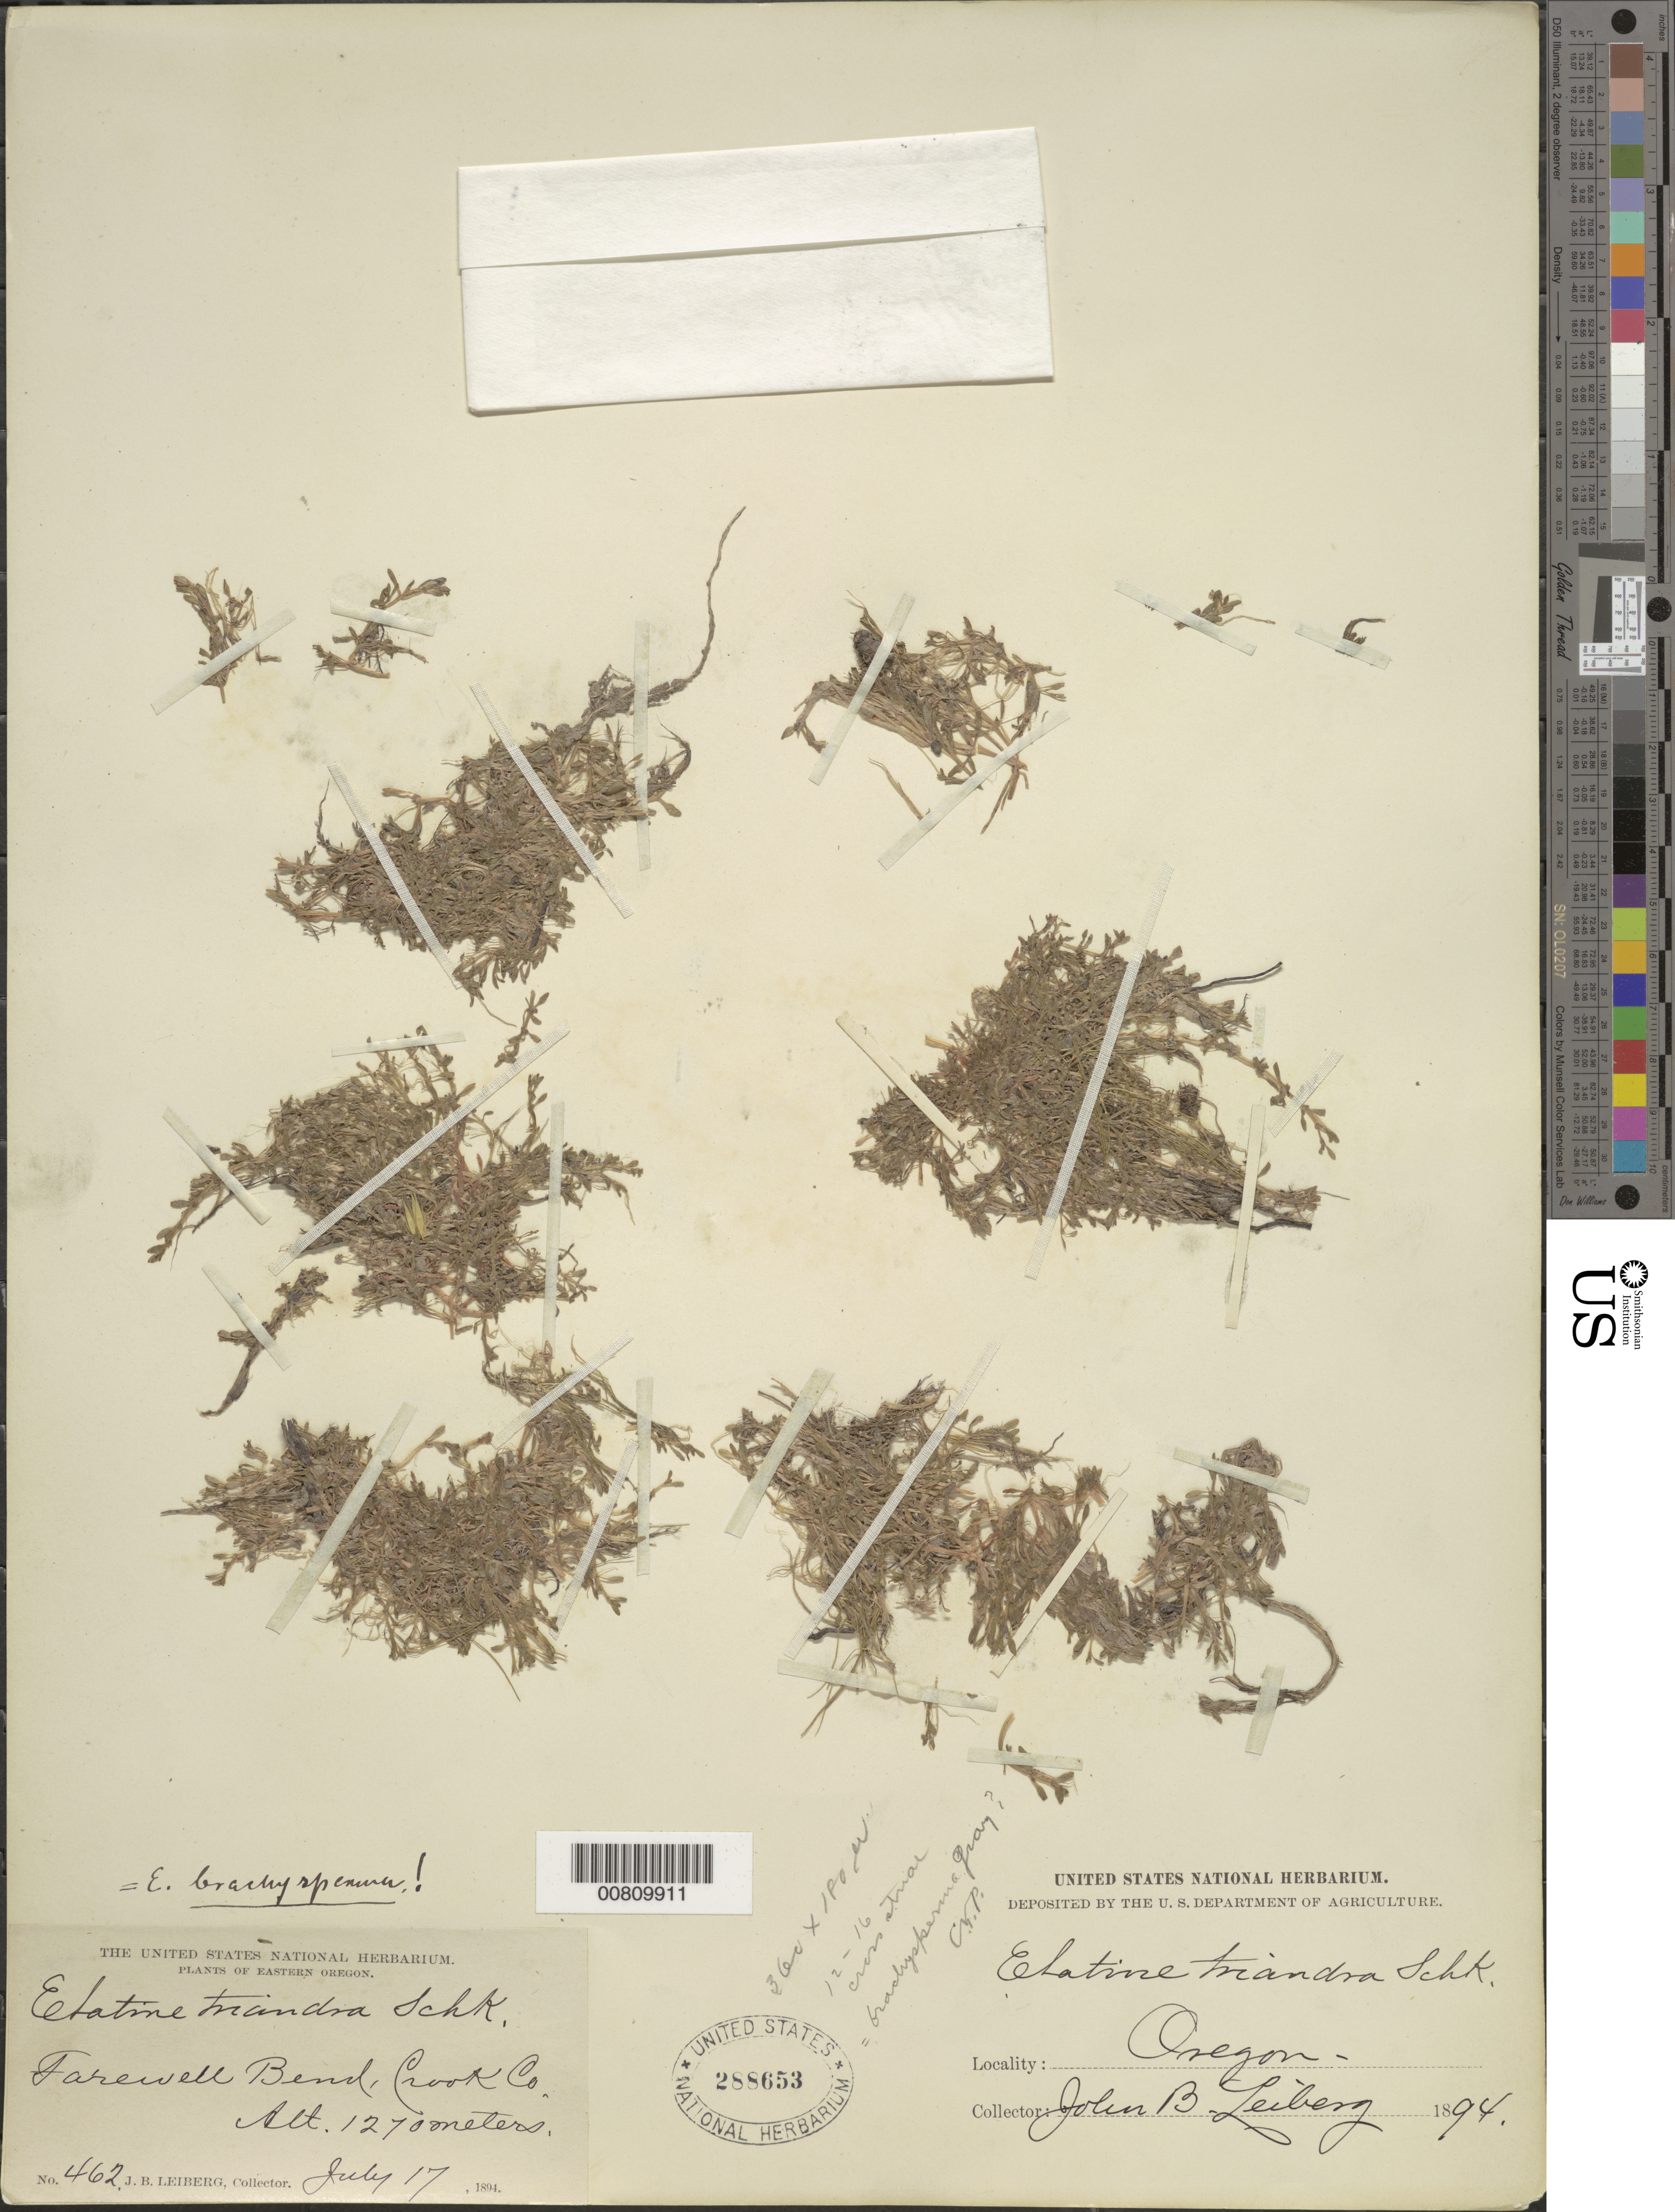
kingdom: Plantae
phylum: Tracheophyta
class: Magnoliopsida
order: Malpighiales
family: Elatinaceae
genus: Elatine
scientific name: Elatine brachysperma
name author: A. Gray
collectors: J. Leiberg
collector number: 462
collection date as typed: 14 Jul 1894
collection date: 1894-07-14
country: United States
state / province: Oregon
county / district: Crook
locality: Farewell Bend.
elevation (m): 1270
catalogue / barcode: US 288653